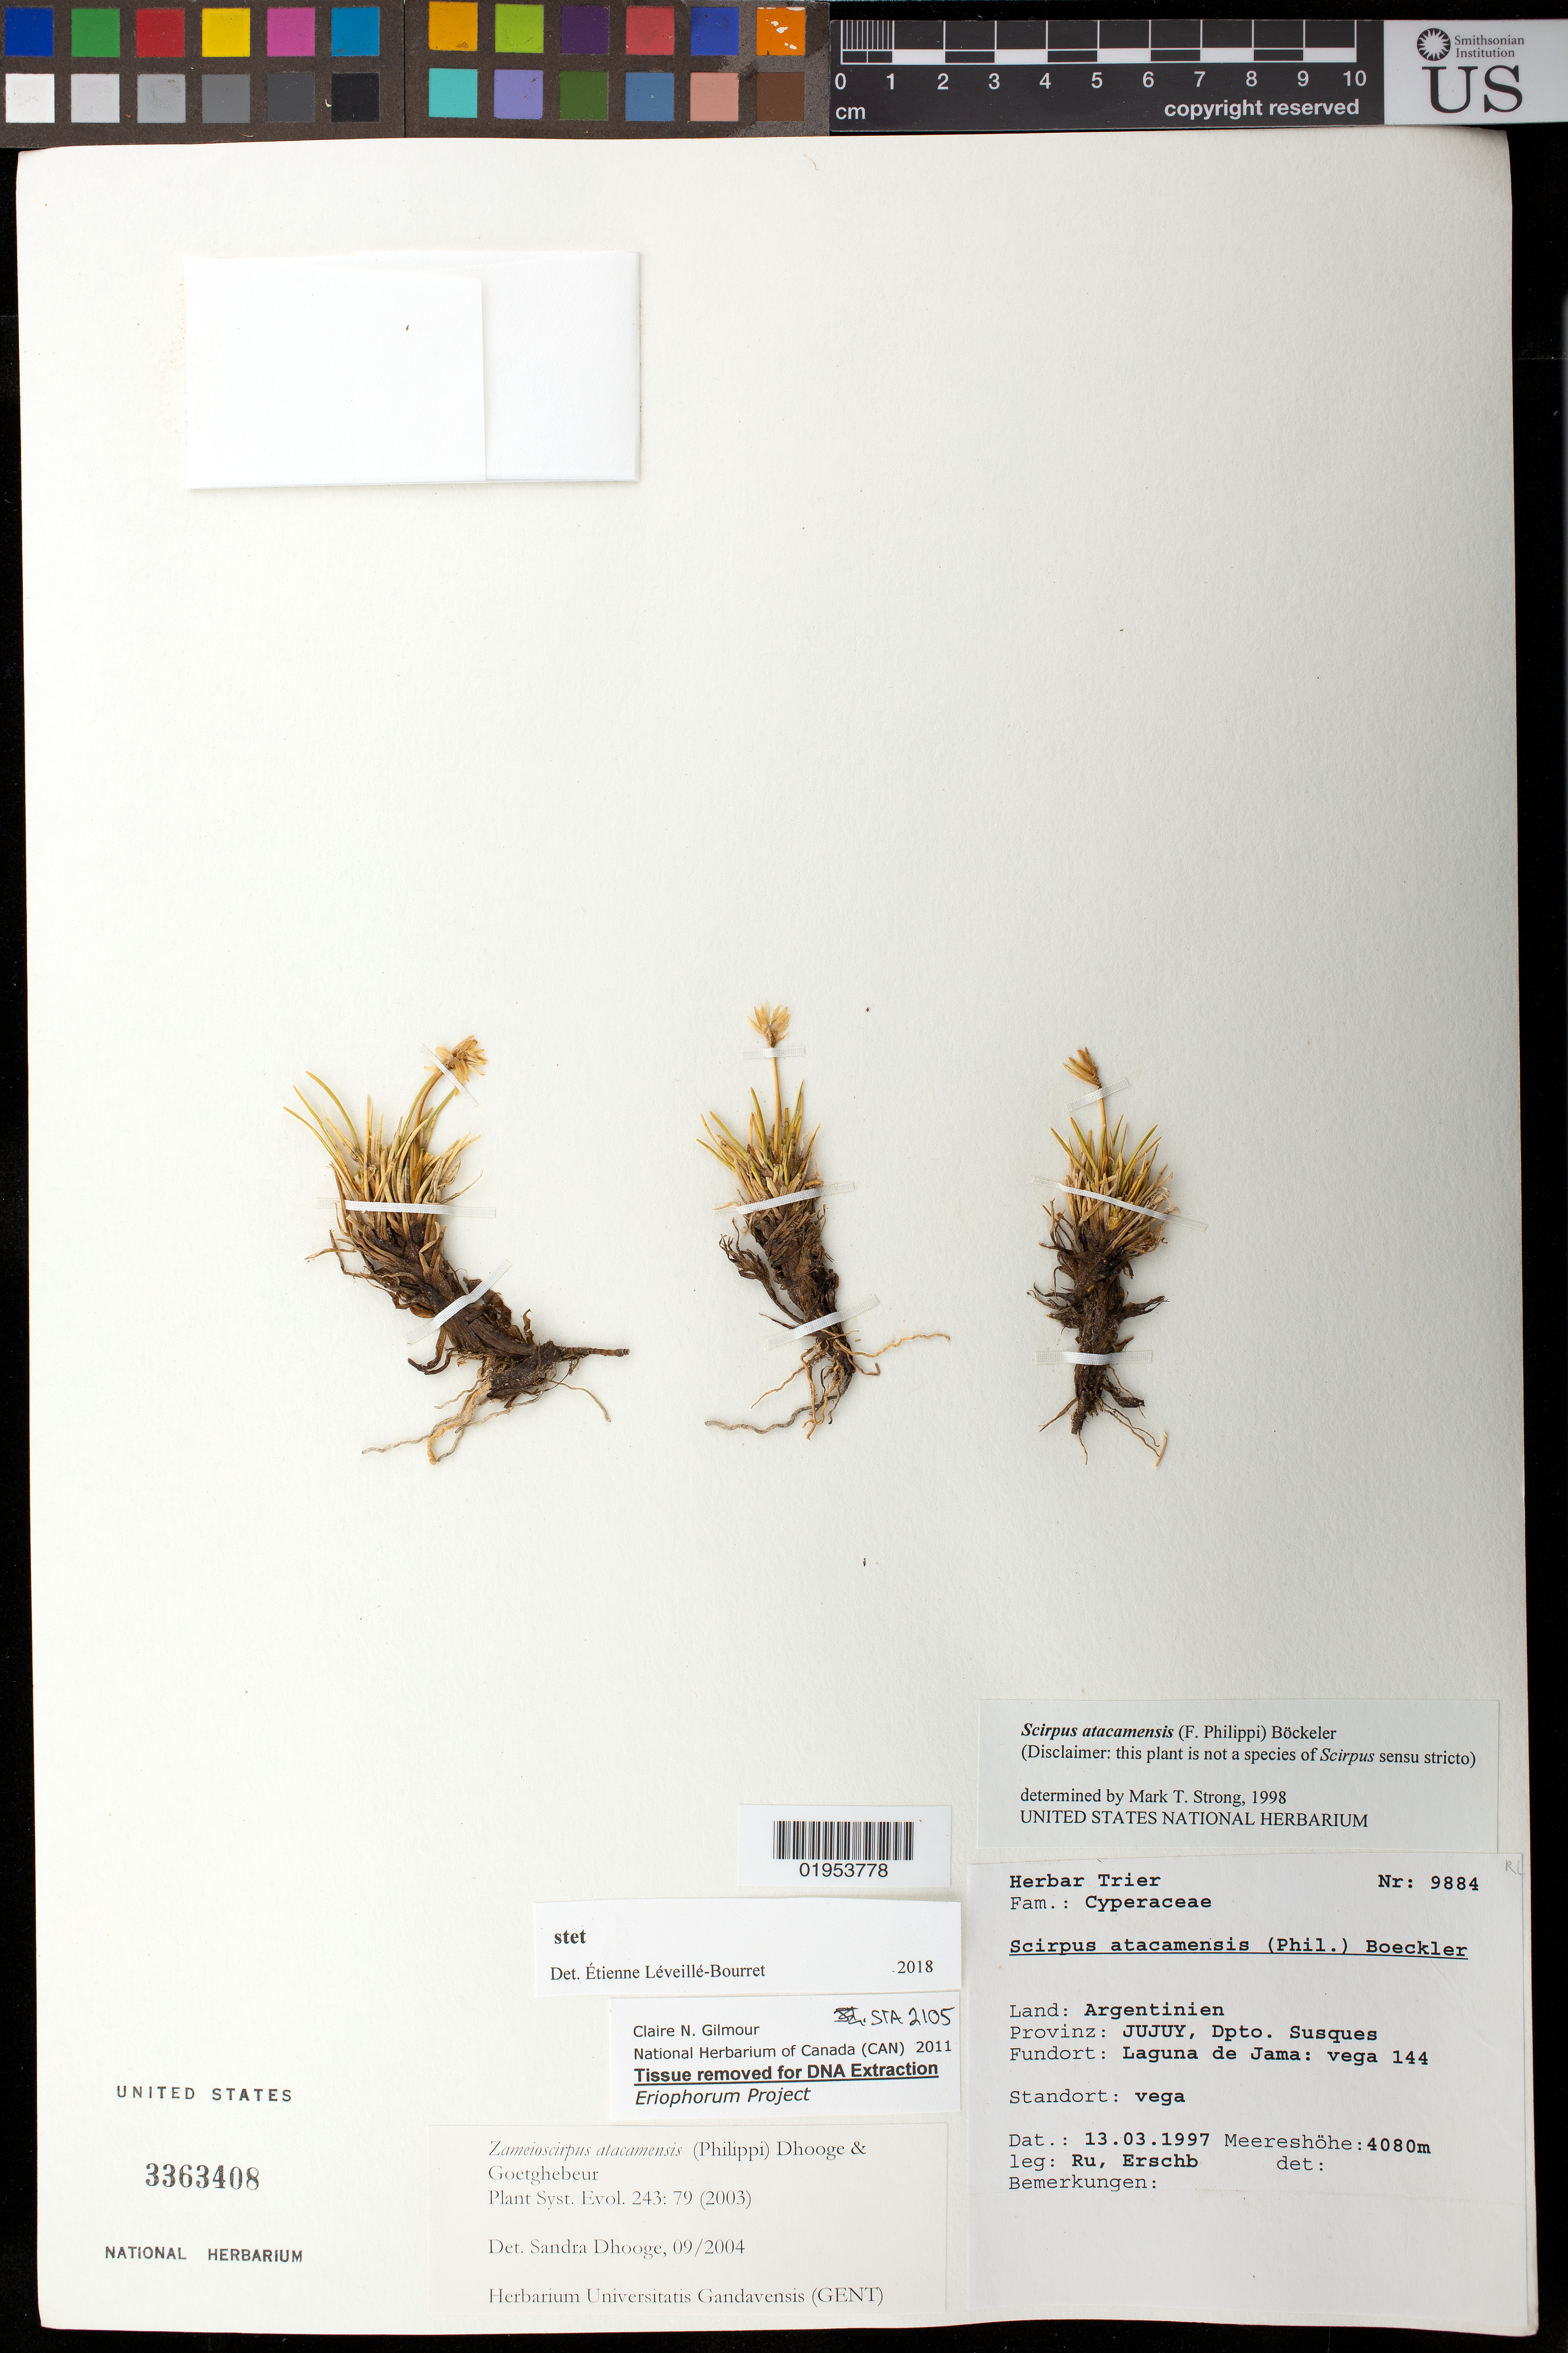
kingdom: Plantae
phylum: Tracheophyta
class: Liliopsida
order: Poales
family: Cyperaceae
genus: Zameioscirpus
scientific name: Zameioscirpus atacamensis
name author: (F. Phil.) Dhooge & Goetgh.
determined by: Dhooge, S.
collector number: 9884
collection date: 1997-03-13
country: Argentina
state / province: Jujuy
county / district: Susques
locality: Laguna de Jama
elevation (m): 4080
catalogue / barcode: US 3363408